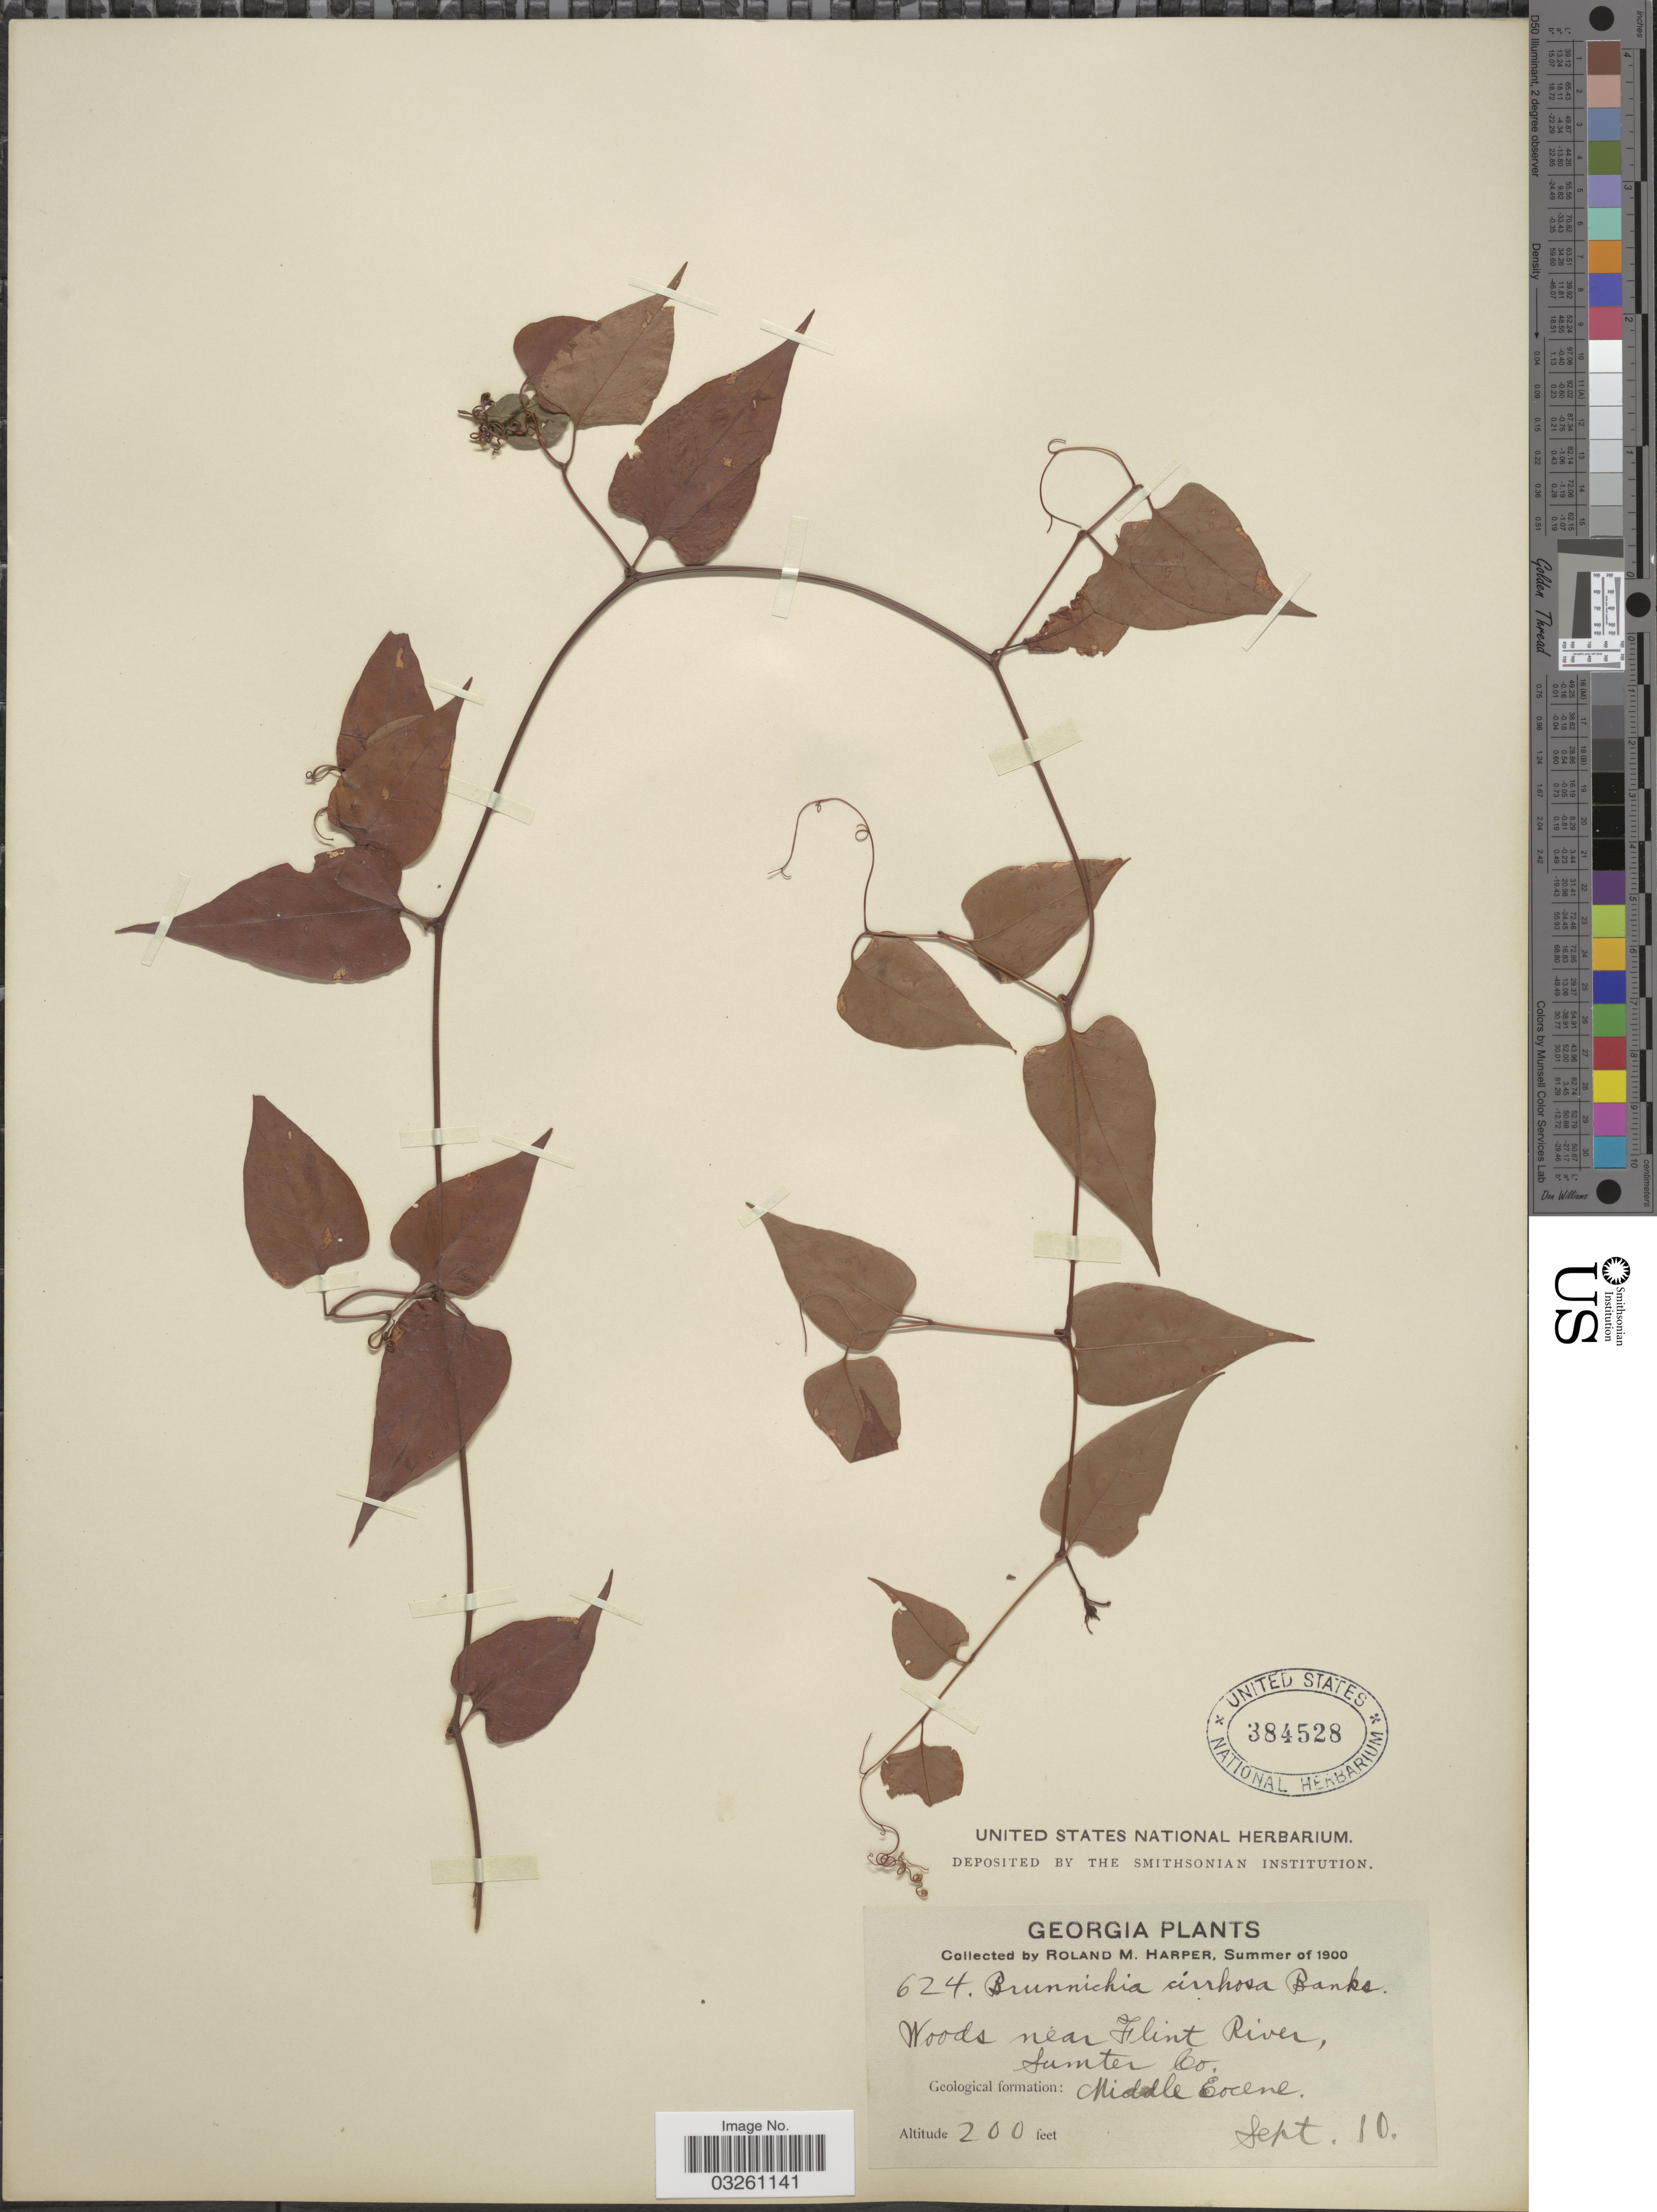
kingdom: Plantae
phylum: Tracheophyta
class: Magnoliopsida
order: Caryophyllales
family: Polygonaceae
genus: Brunnichia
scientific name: Brunnichia cirrhosa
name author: Gaertn.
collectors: R. M. Harper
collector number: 624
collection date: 1900-09-10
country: United States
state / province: Georgia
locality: Woods near Flint River, Sumter Co. Geological formation: Middle Eocene.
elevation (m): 61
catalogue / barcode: US 384528